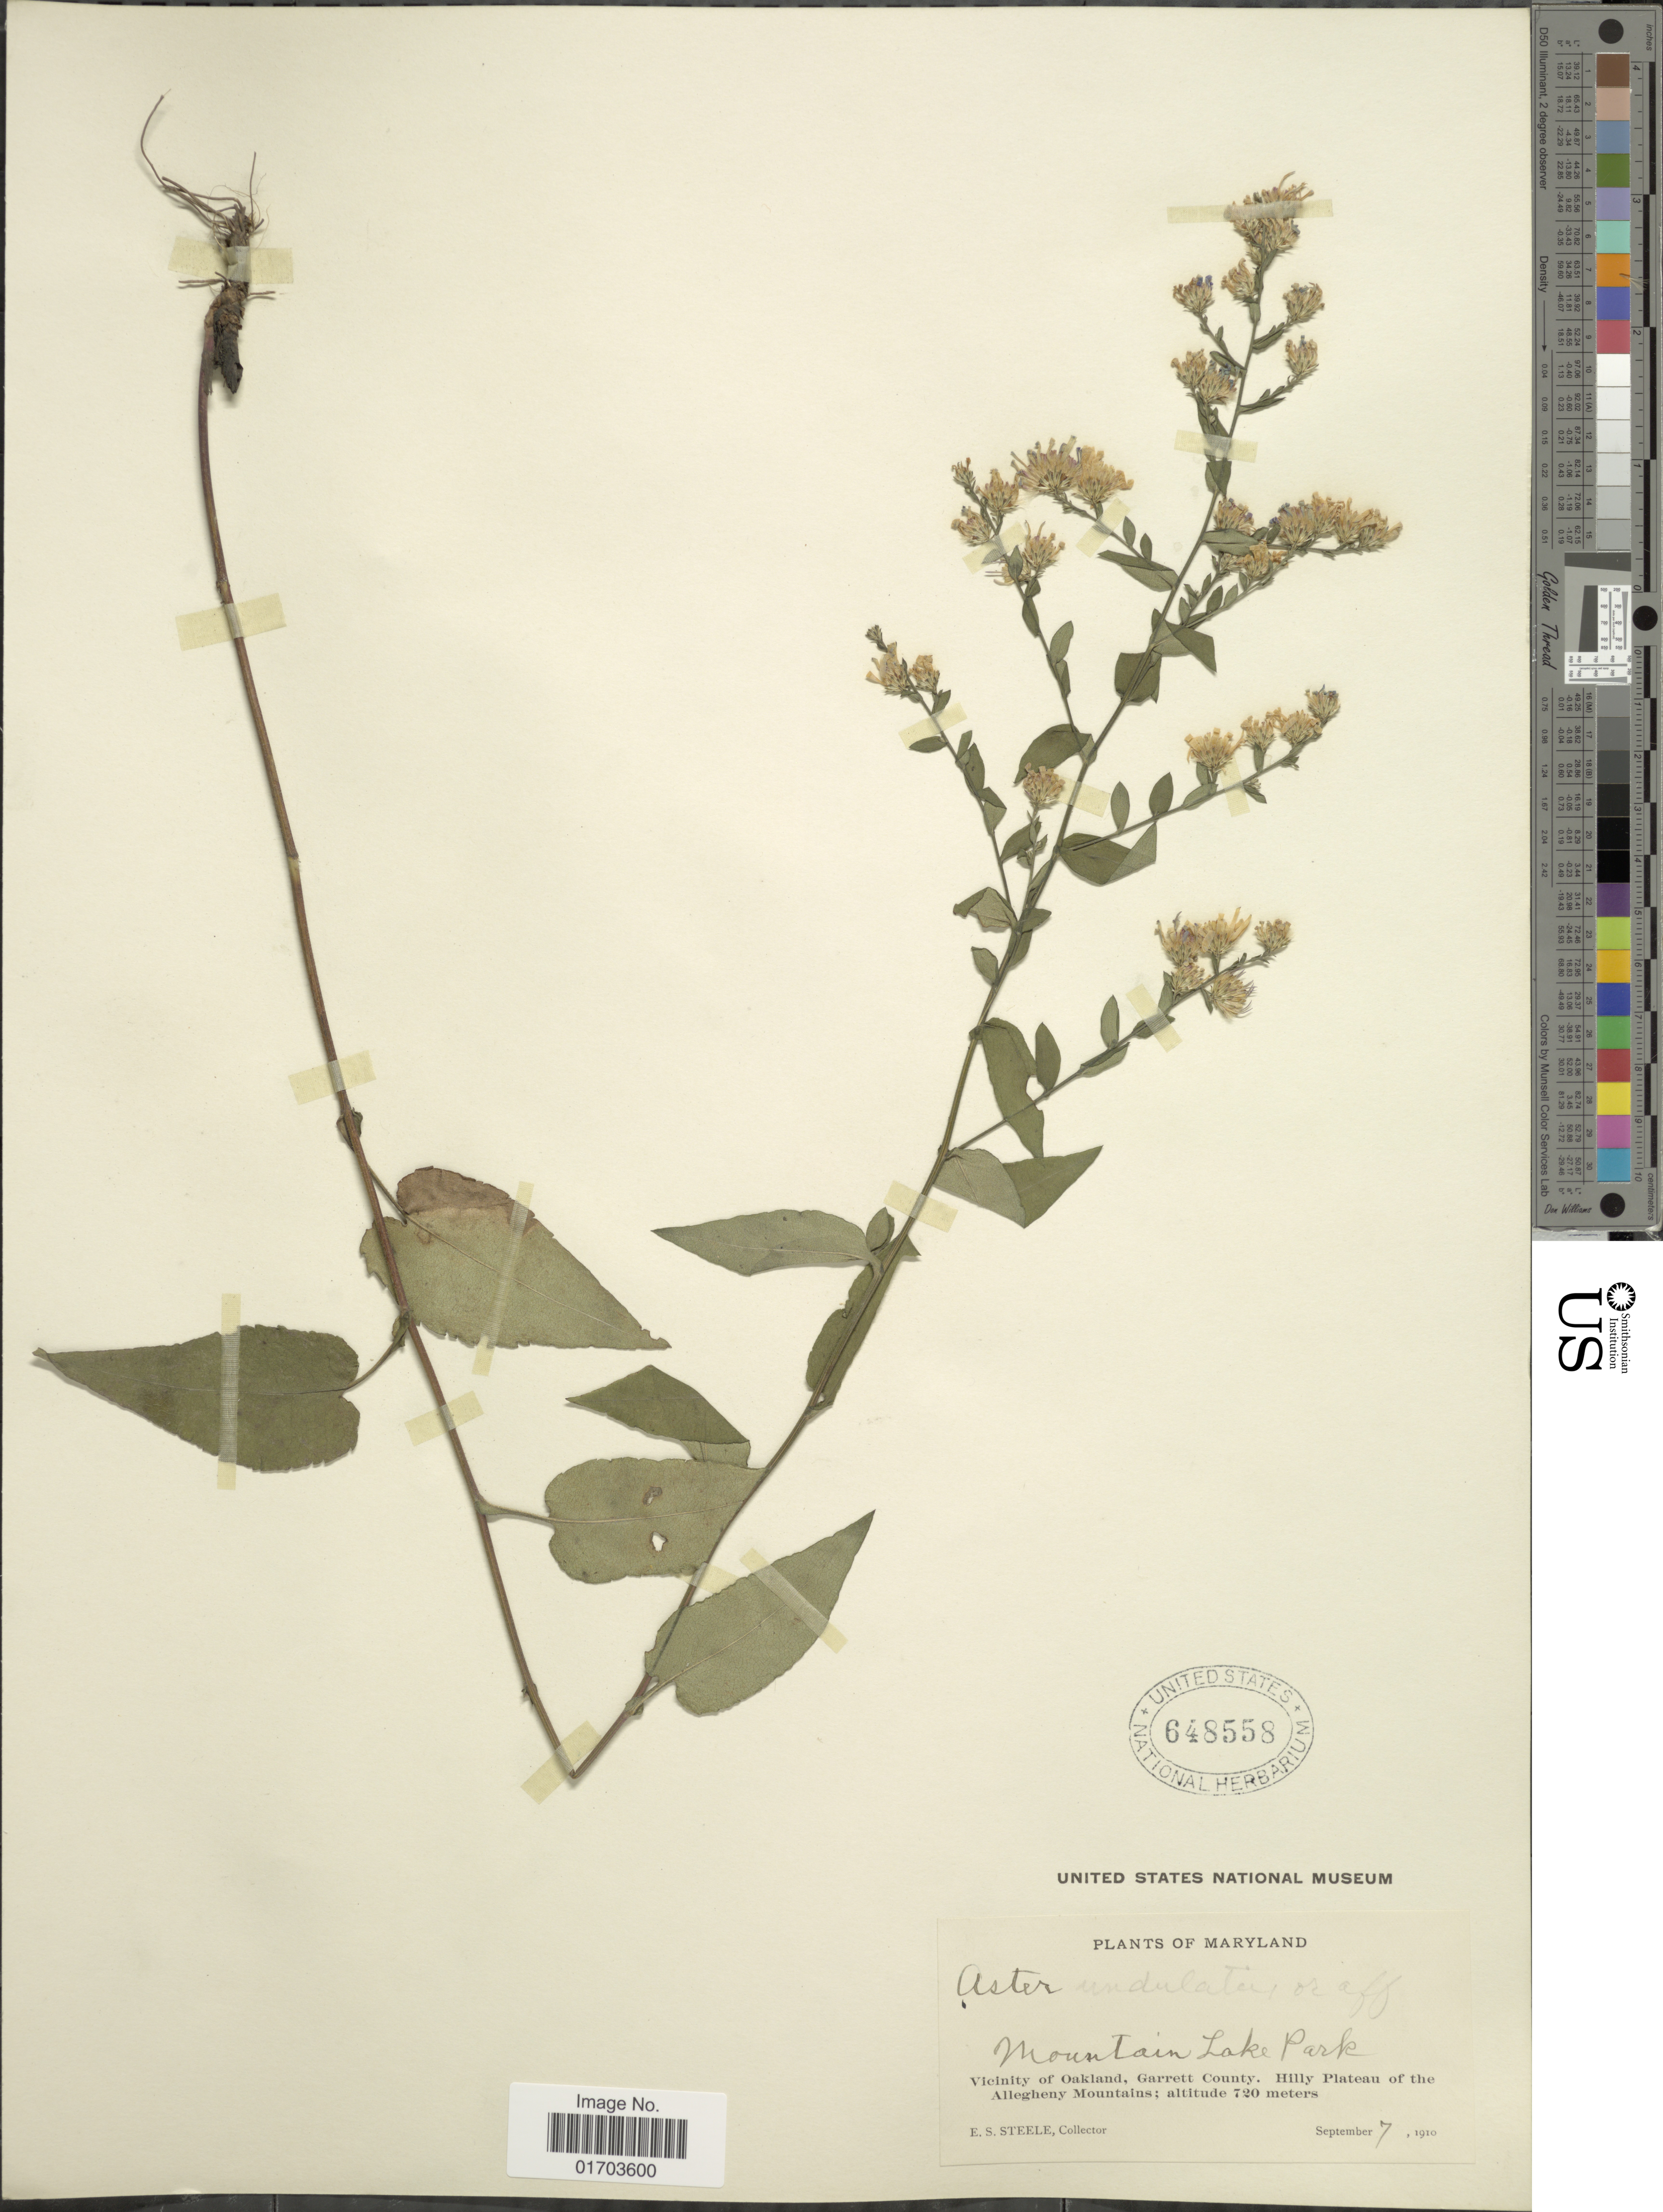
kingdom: Plantae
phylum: Tracheophyta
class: Magnoliopsida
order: Asterales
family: Asteraceae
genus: Symphyotrichum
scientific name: Symphyotrichum undulatum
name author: (L.) G.L. Nesom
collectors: E. Steele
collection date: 1910-09-07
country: United States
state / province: Maryland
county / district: Garrett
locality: Maryland. Mountain Lake Park. Vicinity of Oakland, Garrett County. Hilly Plateau of the Allegheny Mountains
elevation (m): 720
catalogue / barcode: US 648558